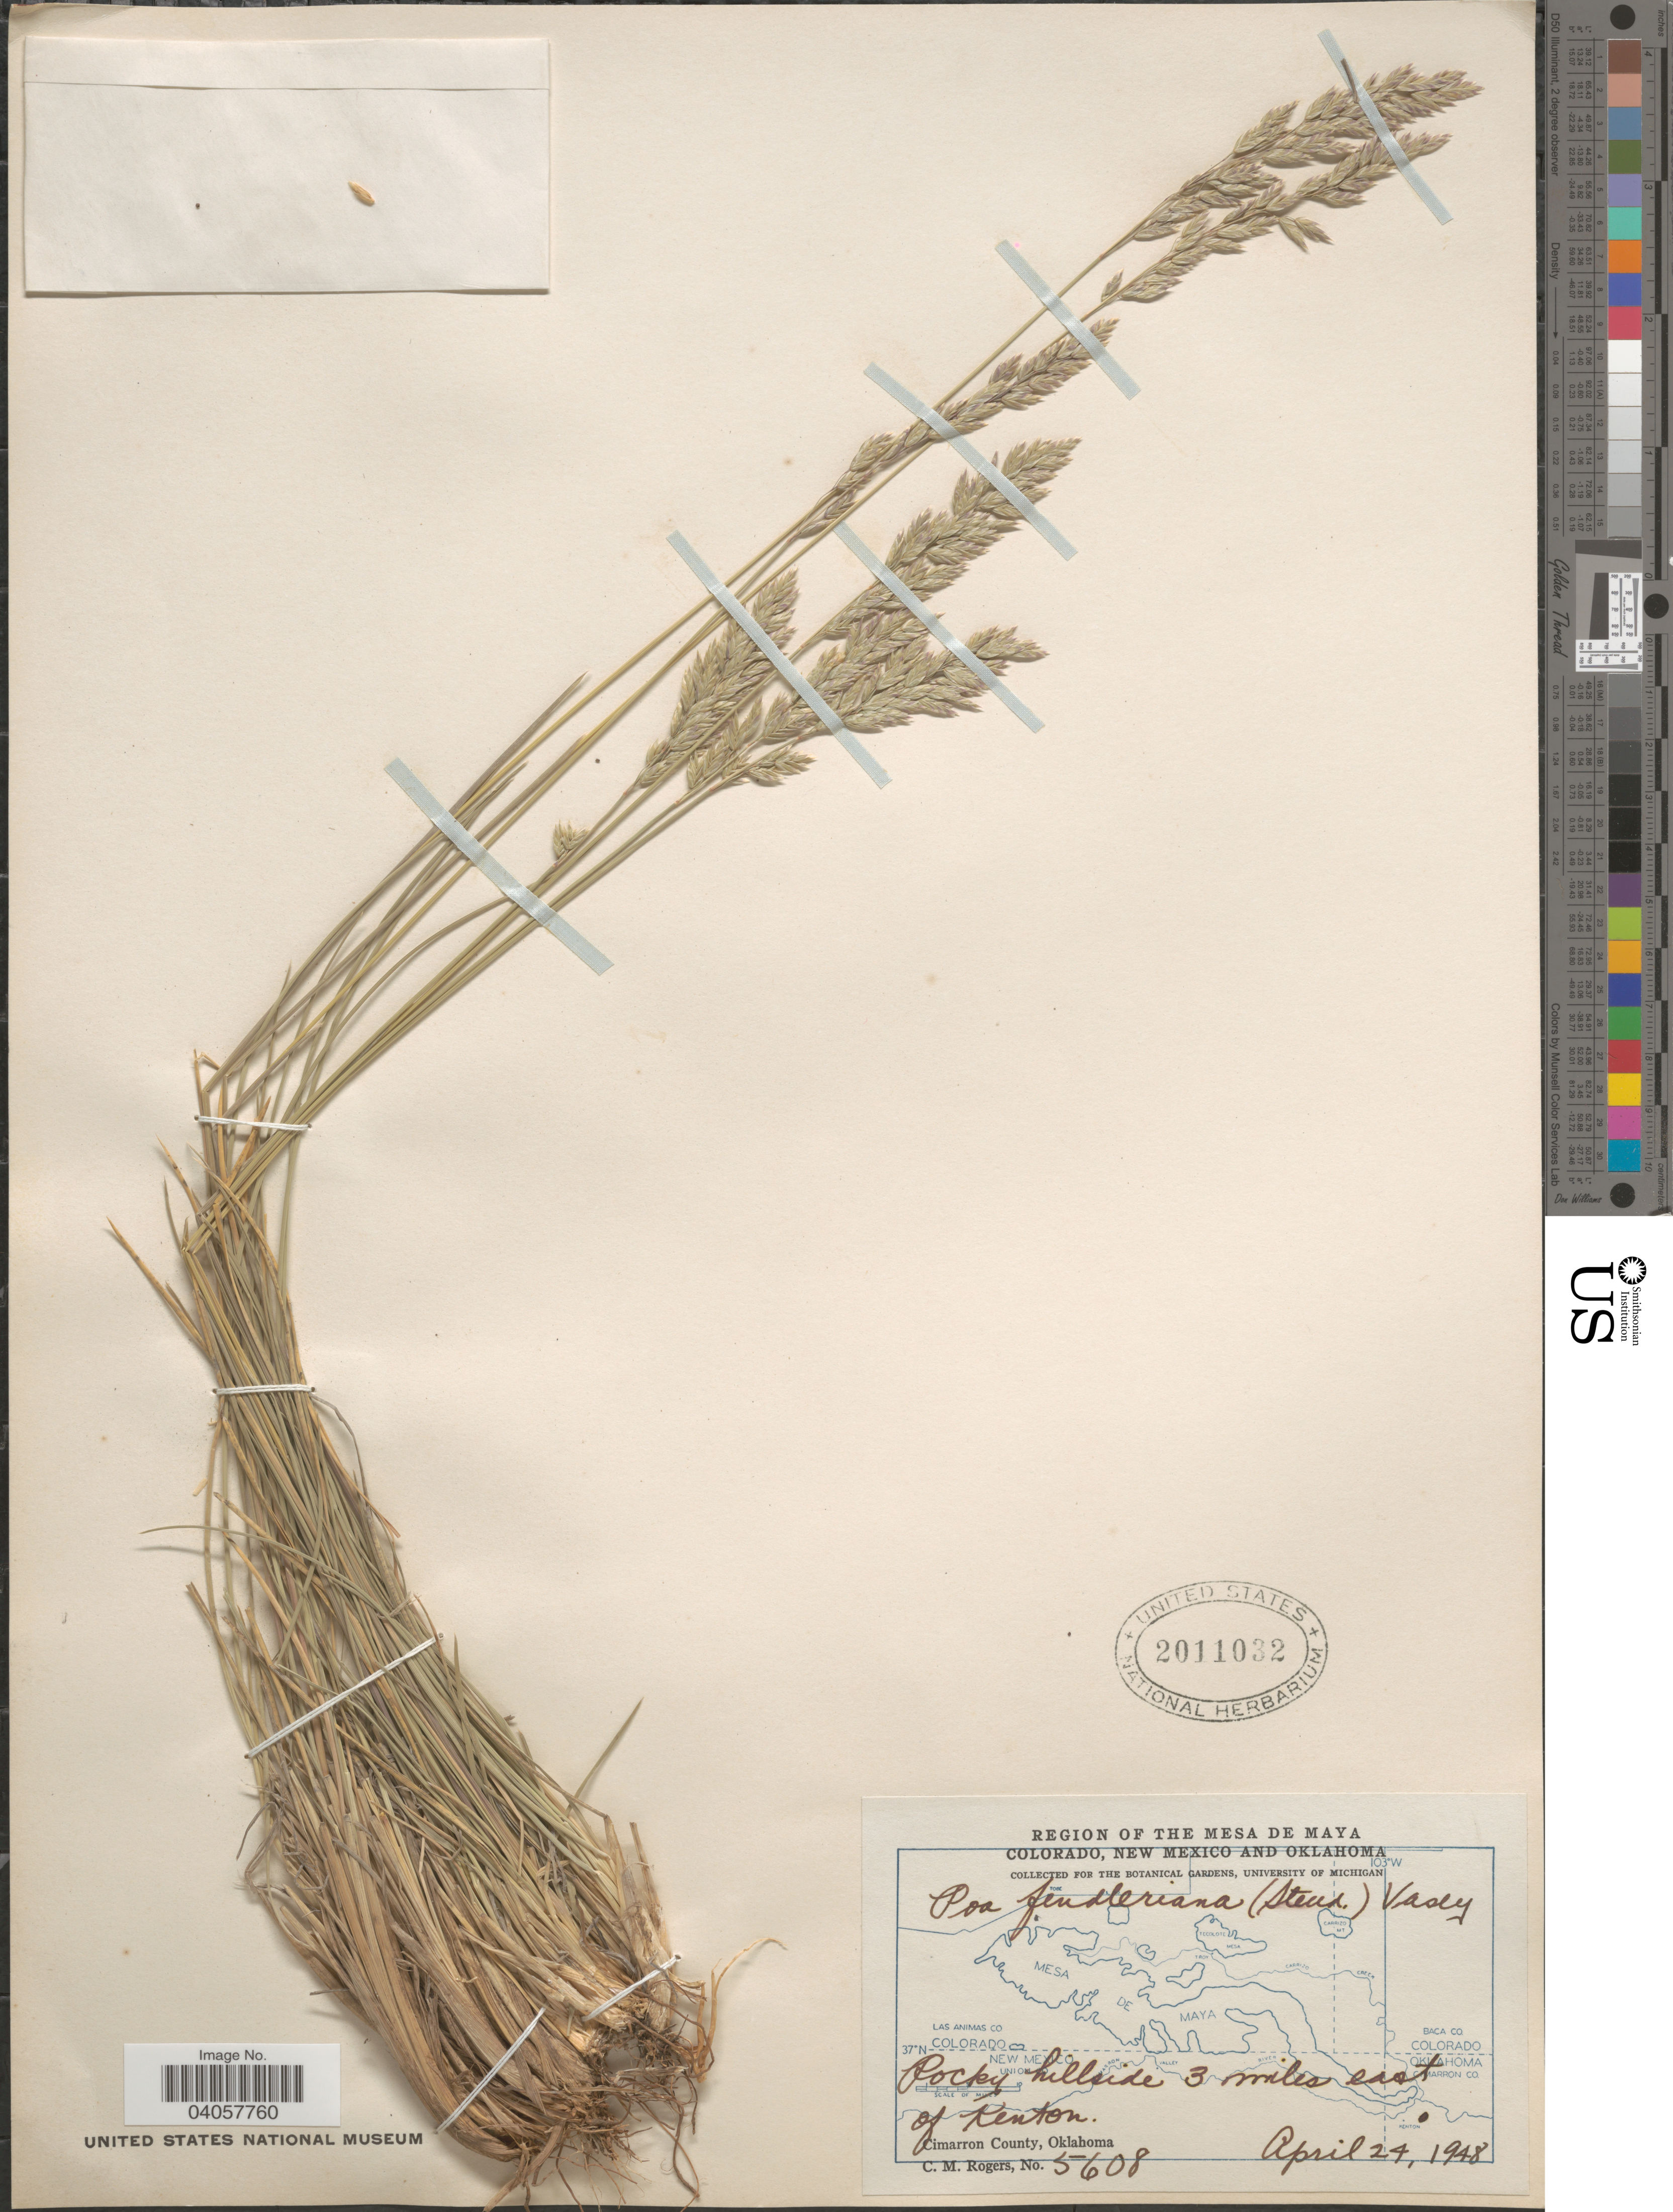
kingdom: Plantae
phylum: Tracheophyta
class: Liliopsida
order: Poales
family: Poaceae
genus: Poa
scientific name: Poa fendleriana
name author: (Steud.) Vasey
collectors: C. M. Rogers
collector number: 5608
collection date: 1948-04-24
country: United States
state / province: Oklahoma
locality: The Mesa de Maya. Hillside 3 miles east of Kenton. Cimarron County.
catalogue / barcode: US 2011032